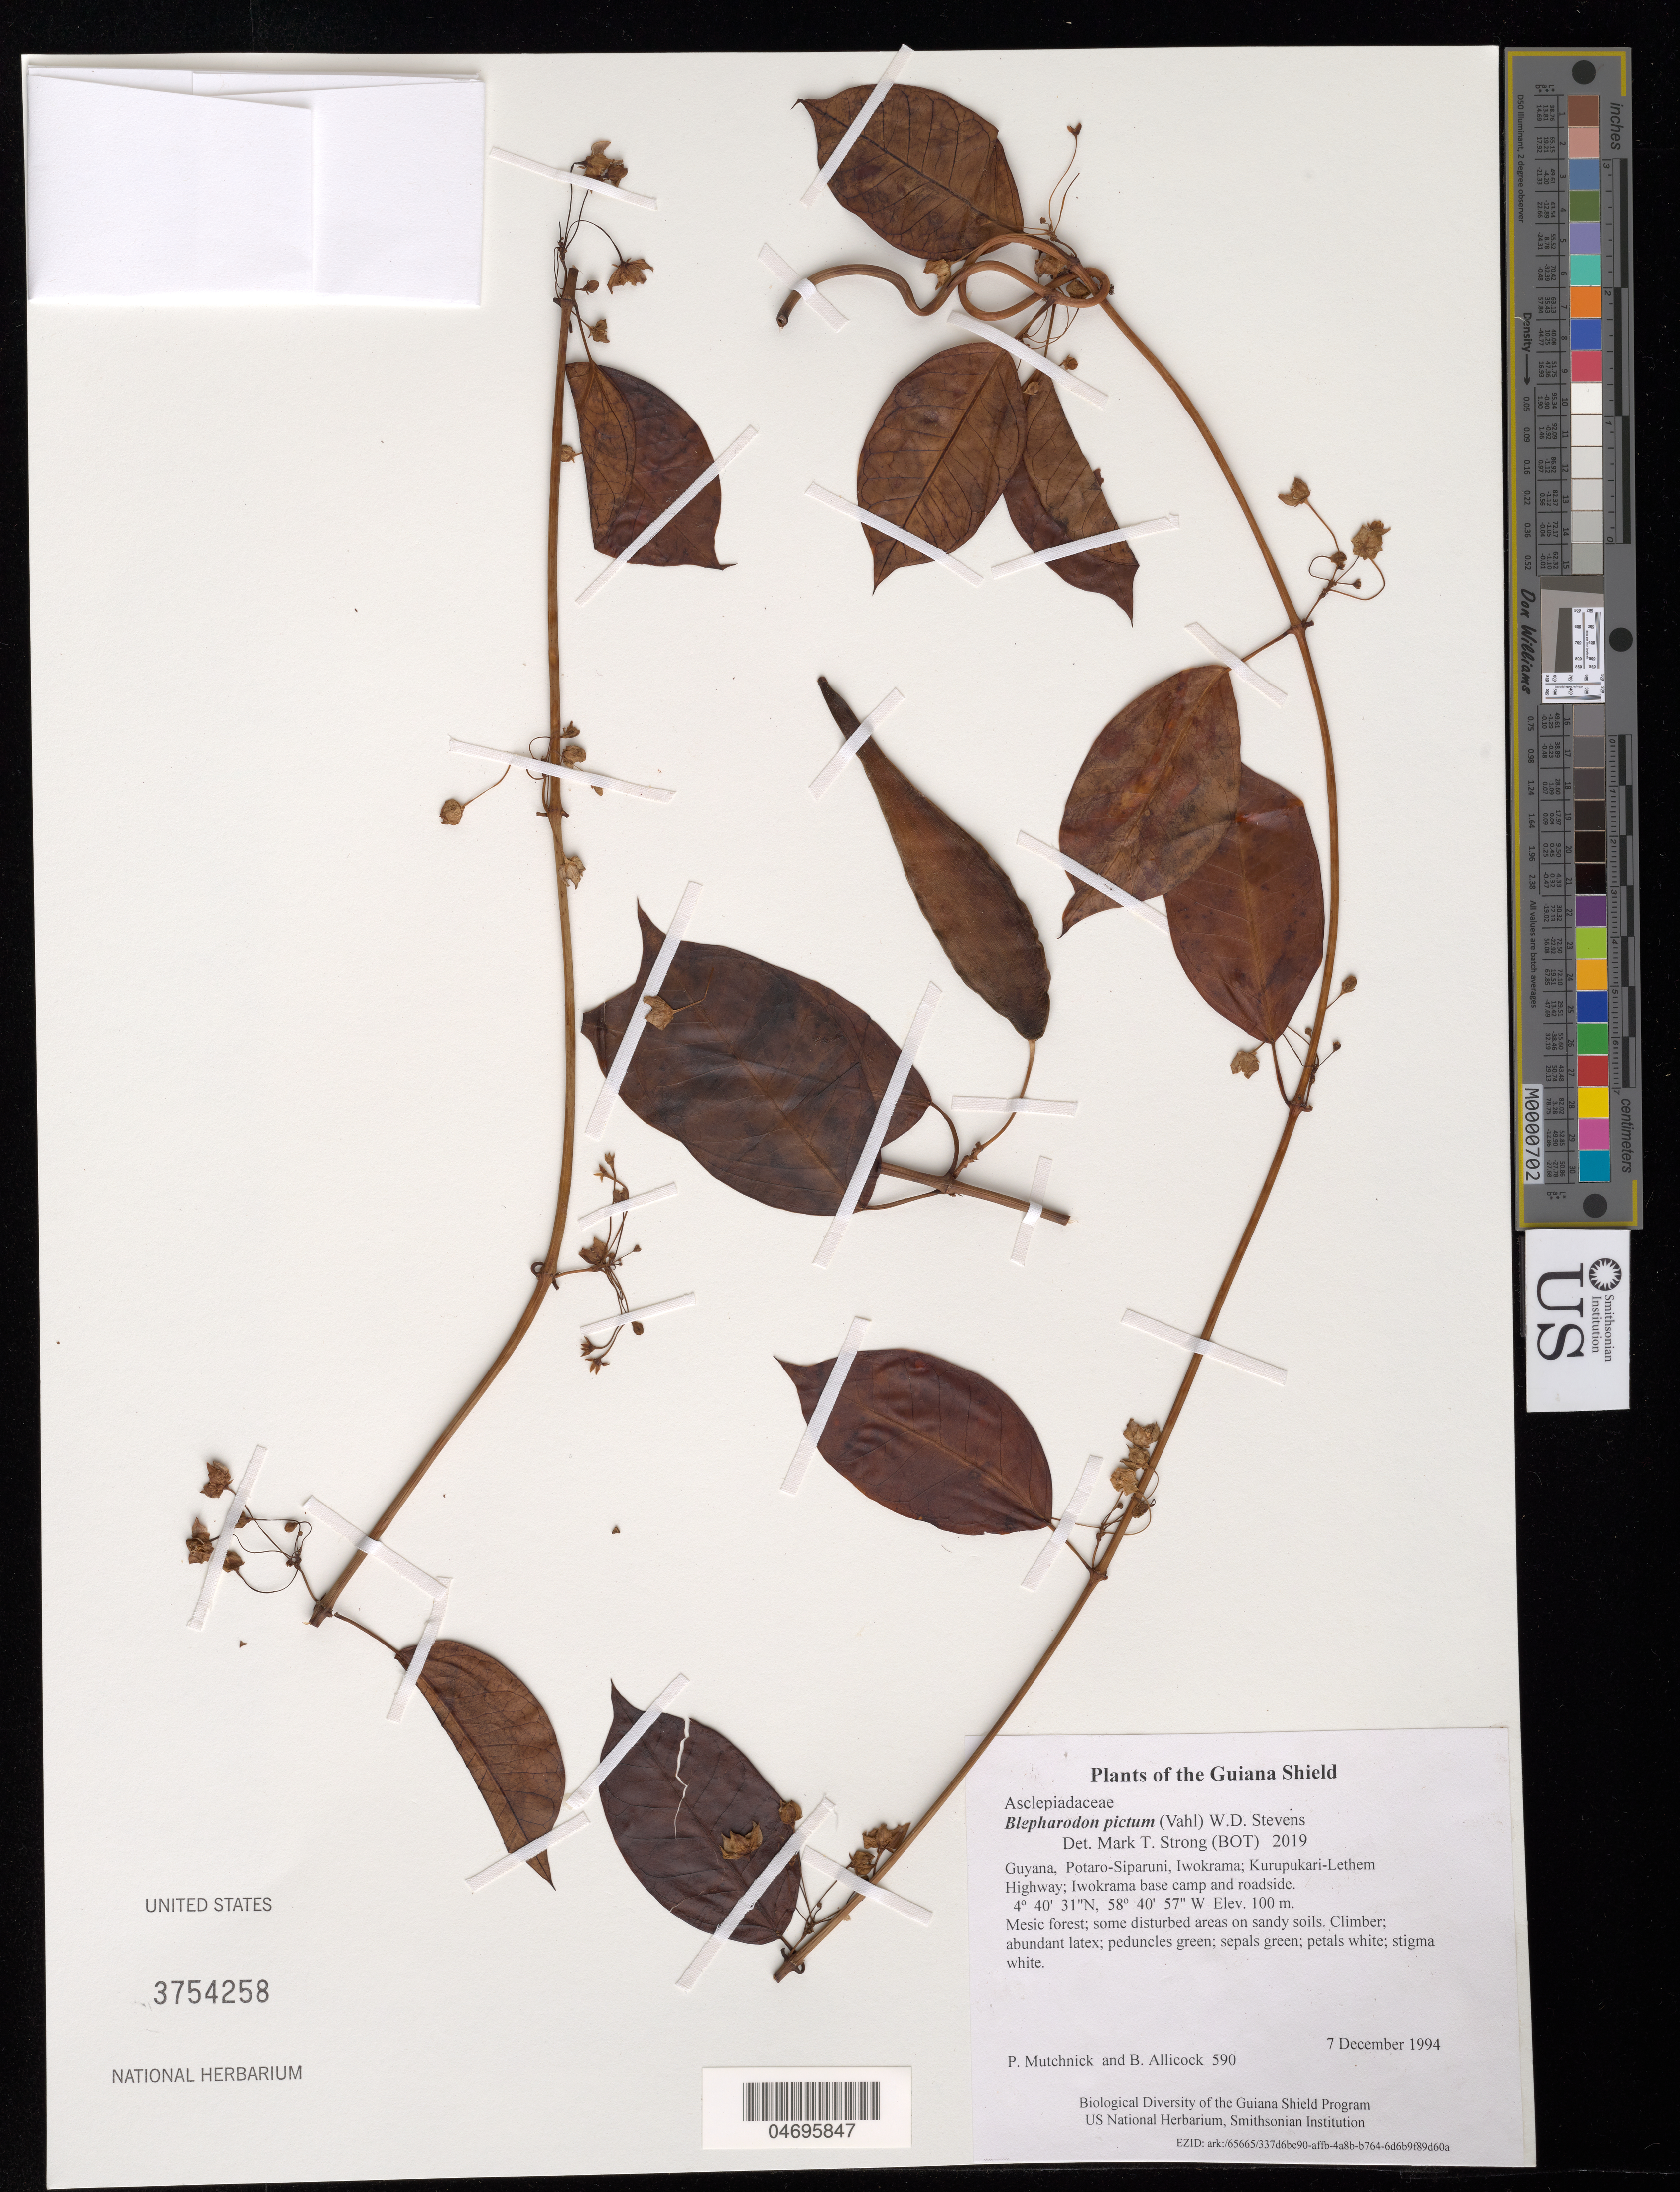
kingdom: Plantae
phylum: Tracheophyta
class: Magnoliopsida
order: Gentianales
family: Apocynaceae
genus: Blepharodon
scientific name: Blepharodon pictum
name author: (Vahl) W.D. Stevens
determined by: Strong, Mark T., (BOT), Smithsonian Institution - National Museum of Natural History (UNITED STATES)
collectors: P. Mutchnick & B. Allicock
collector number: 590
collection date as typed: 7 December 1994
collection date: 1994-12-07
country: Guyana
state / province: Potaro-Siparuni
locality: Iwokrama; Kurupukari-Lethem Highway; Iwokrama base camp and roadside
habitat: Mesic forest; some disturbed areas on sandy soils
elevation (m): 100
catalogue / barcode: US 3754258